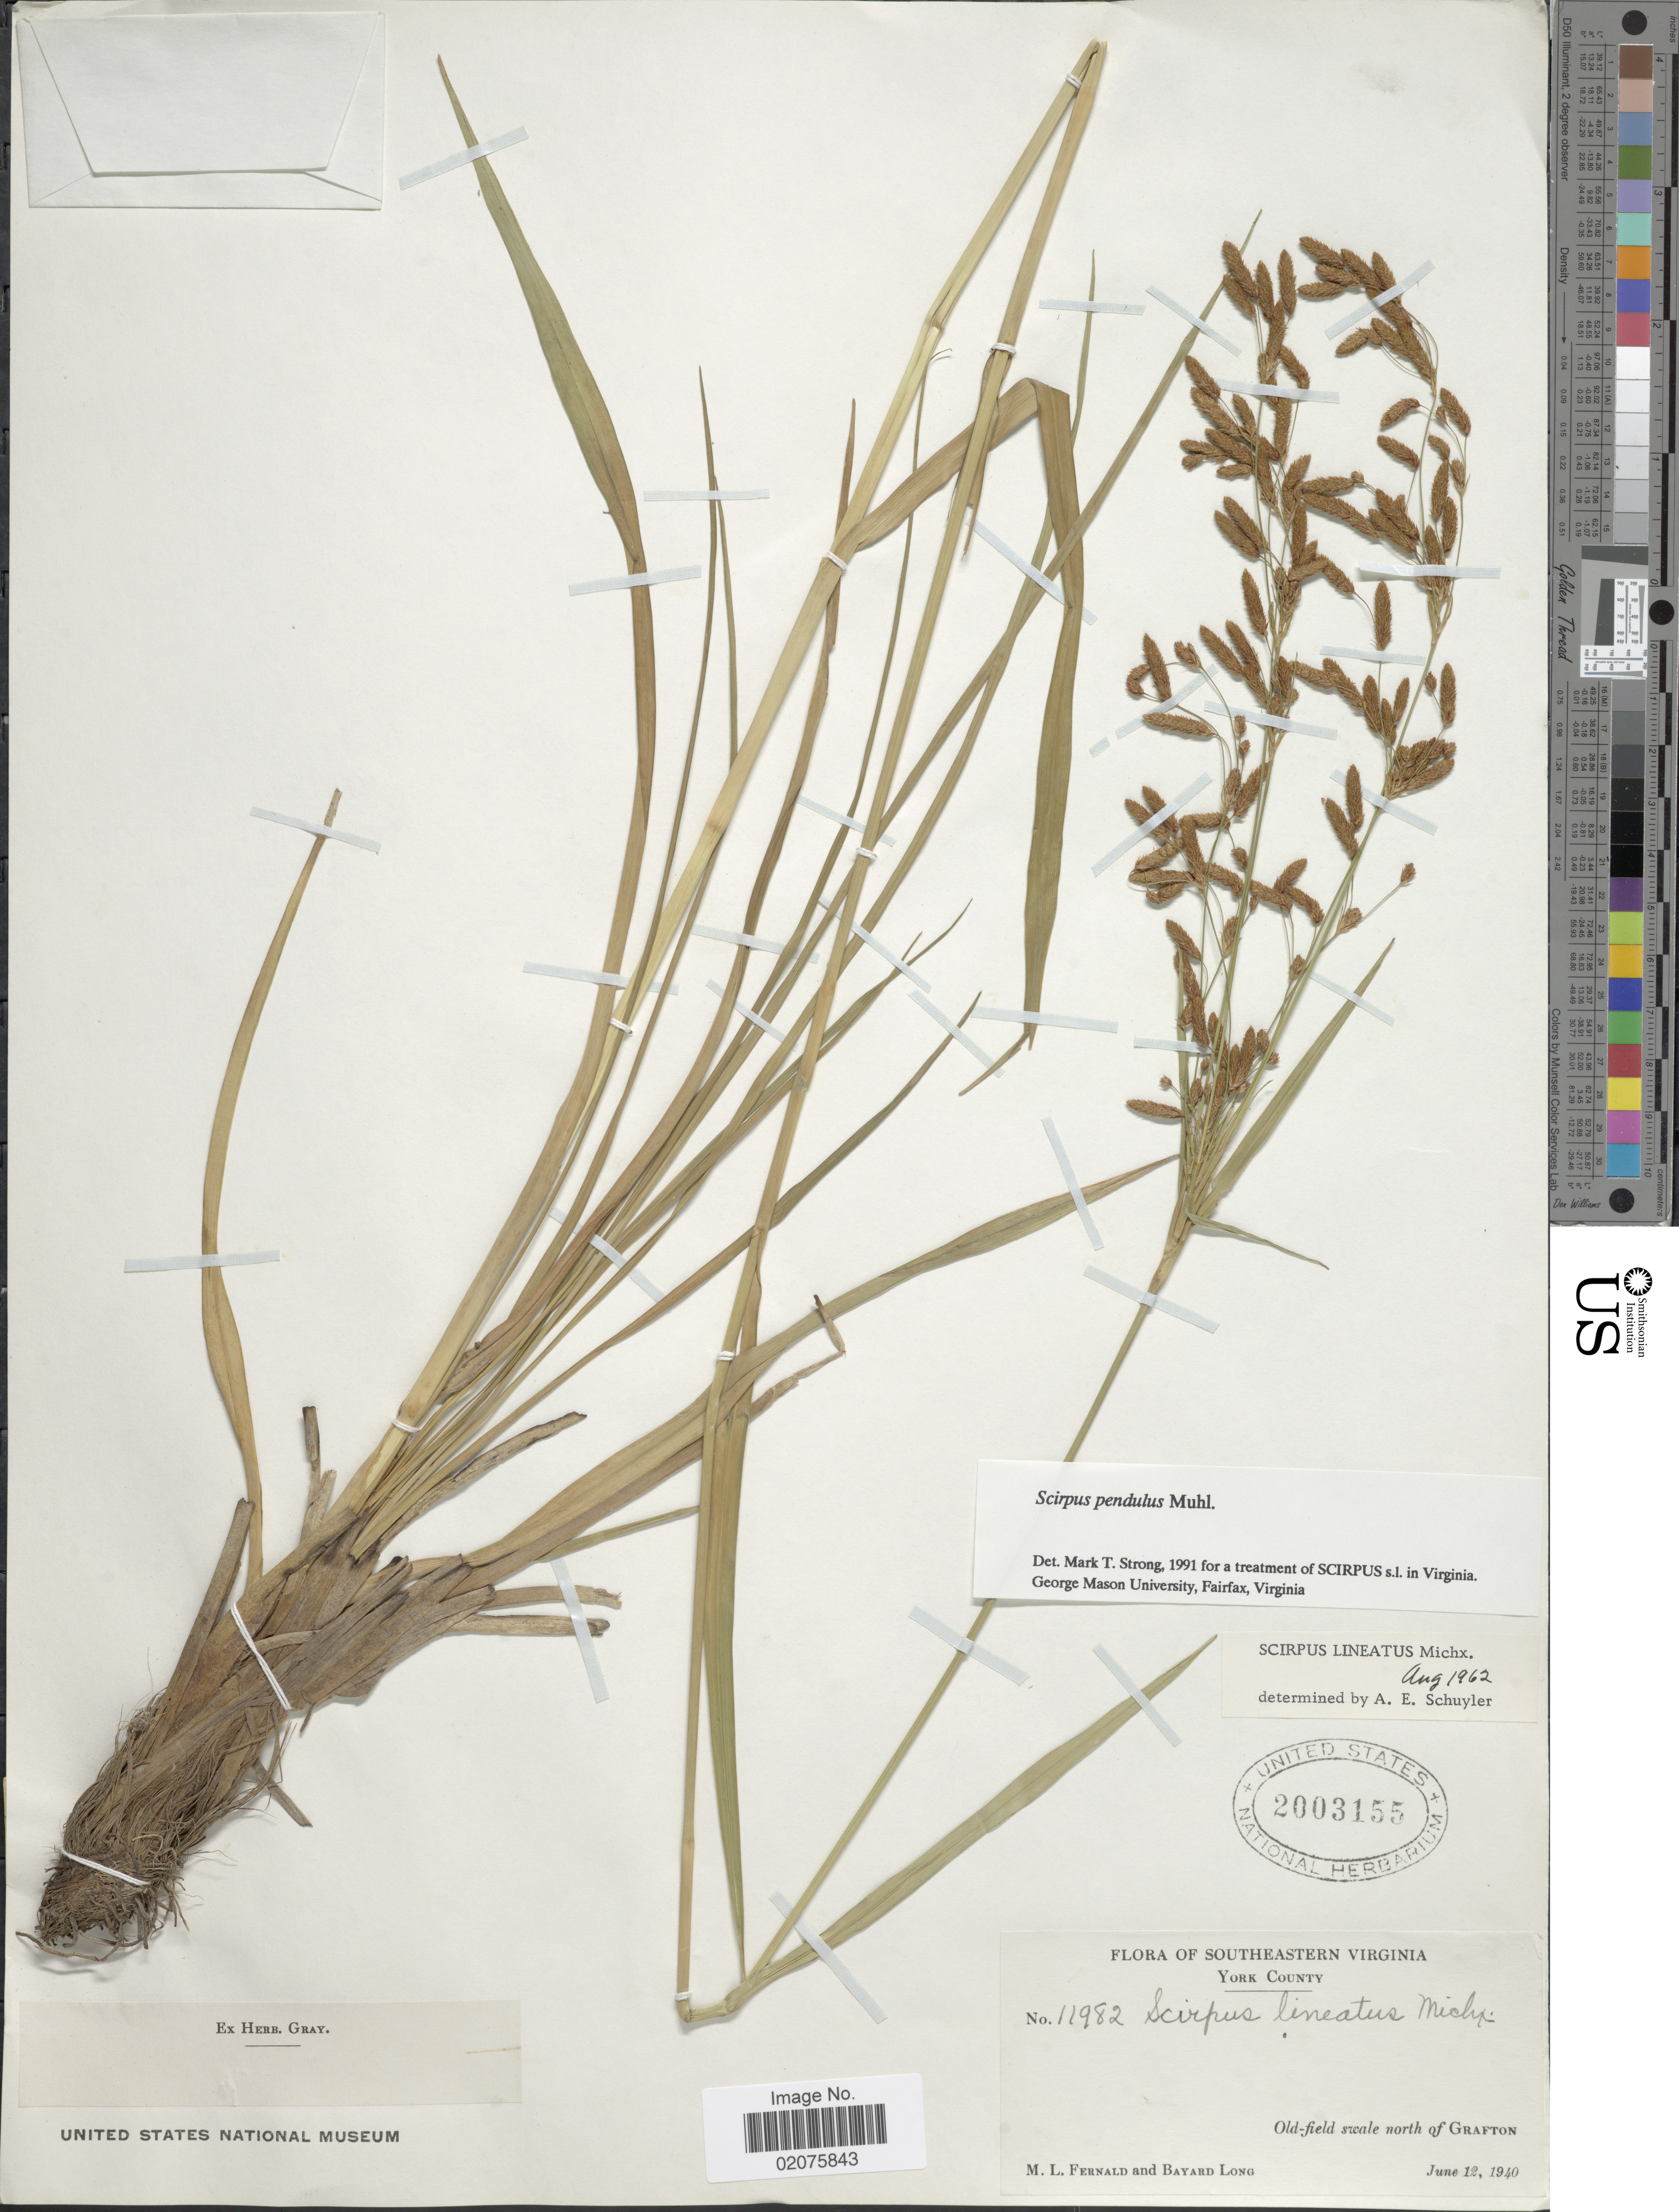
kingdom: Plantae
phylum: Tracheophyta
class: Liliopsida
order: Poales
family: Cyperaceae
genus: Scirpus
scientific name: Scirpus pendulus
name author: Muhl.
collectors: M. L. Fernald & B. Long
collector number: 11982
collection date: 1940-06-12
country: United States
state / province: Virginia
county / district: York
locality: Southeastern Virginia. York County. Old-field swale north of Grafton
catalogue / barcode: US 2003155